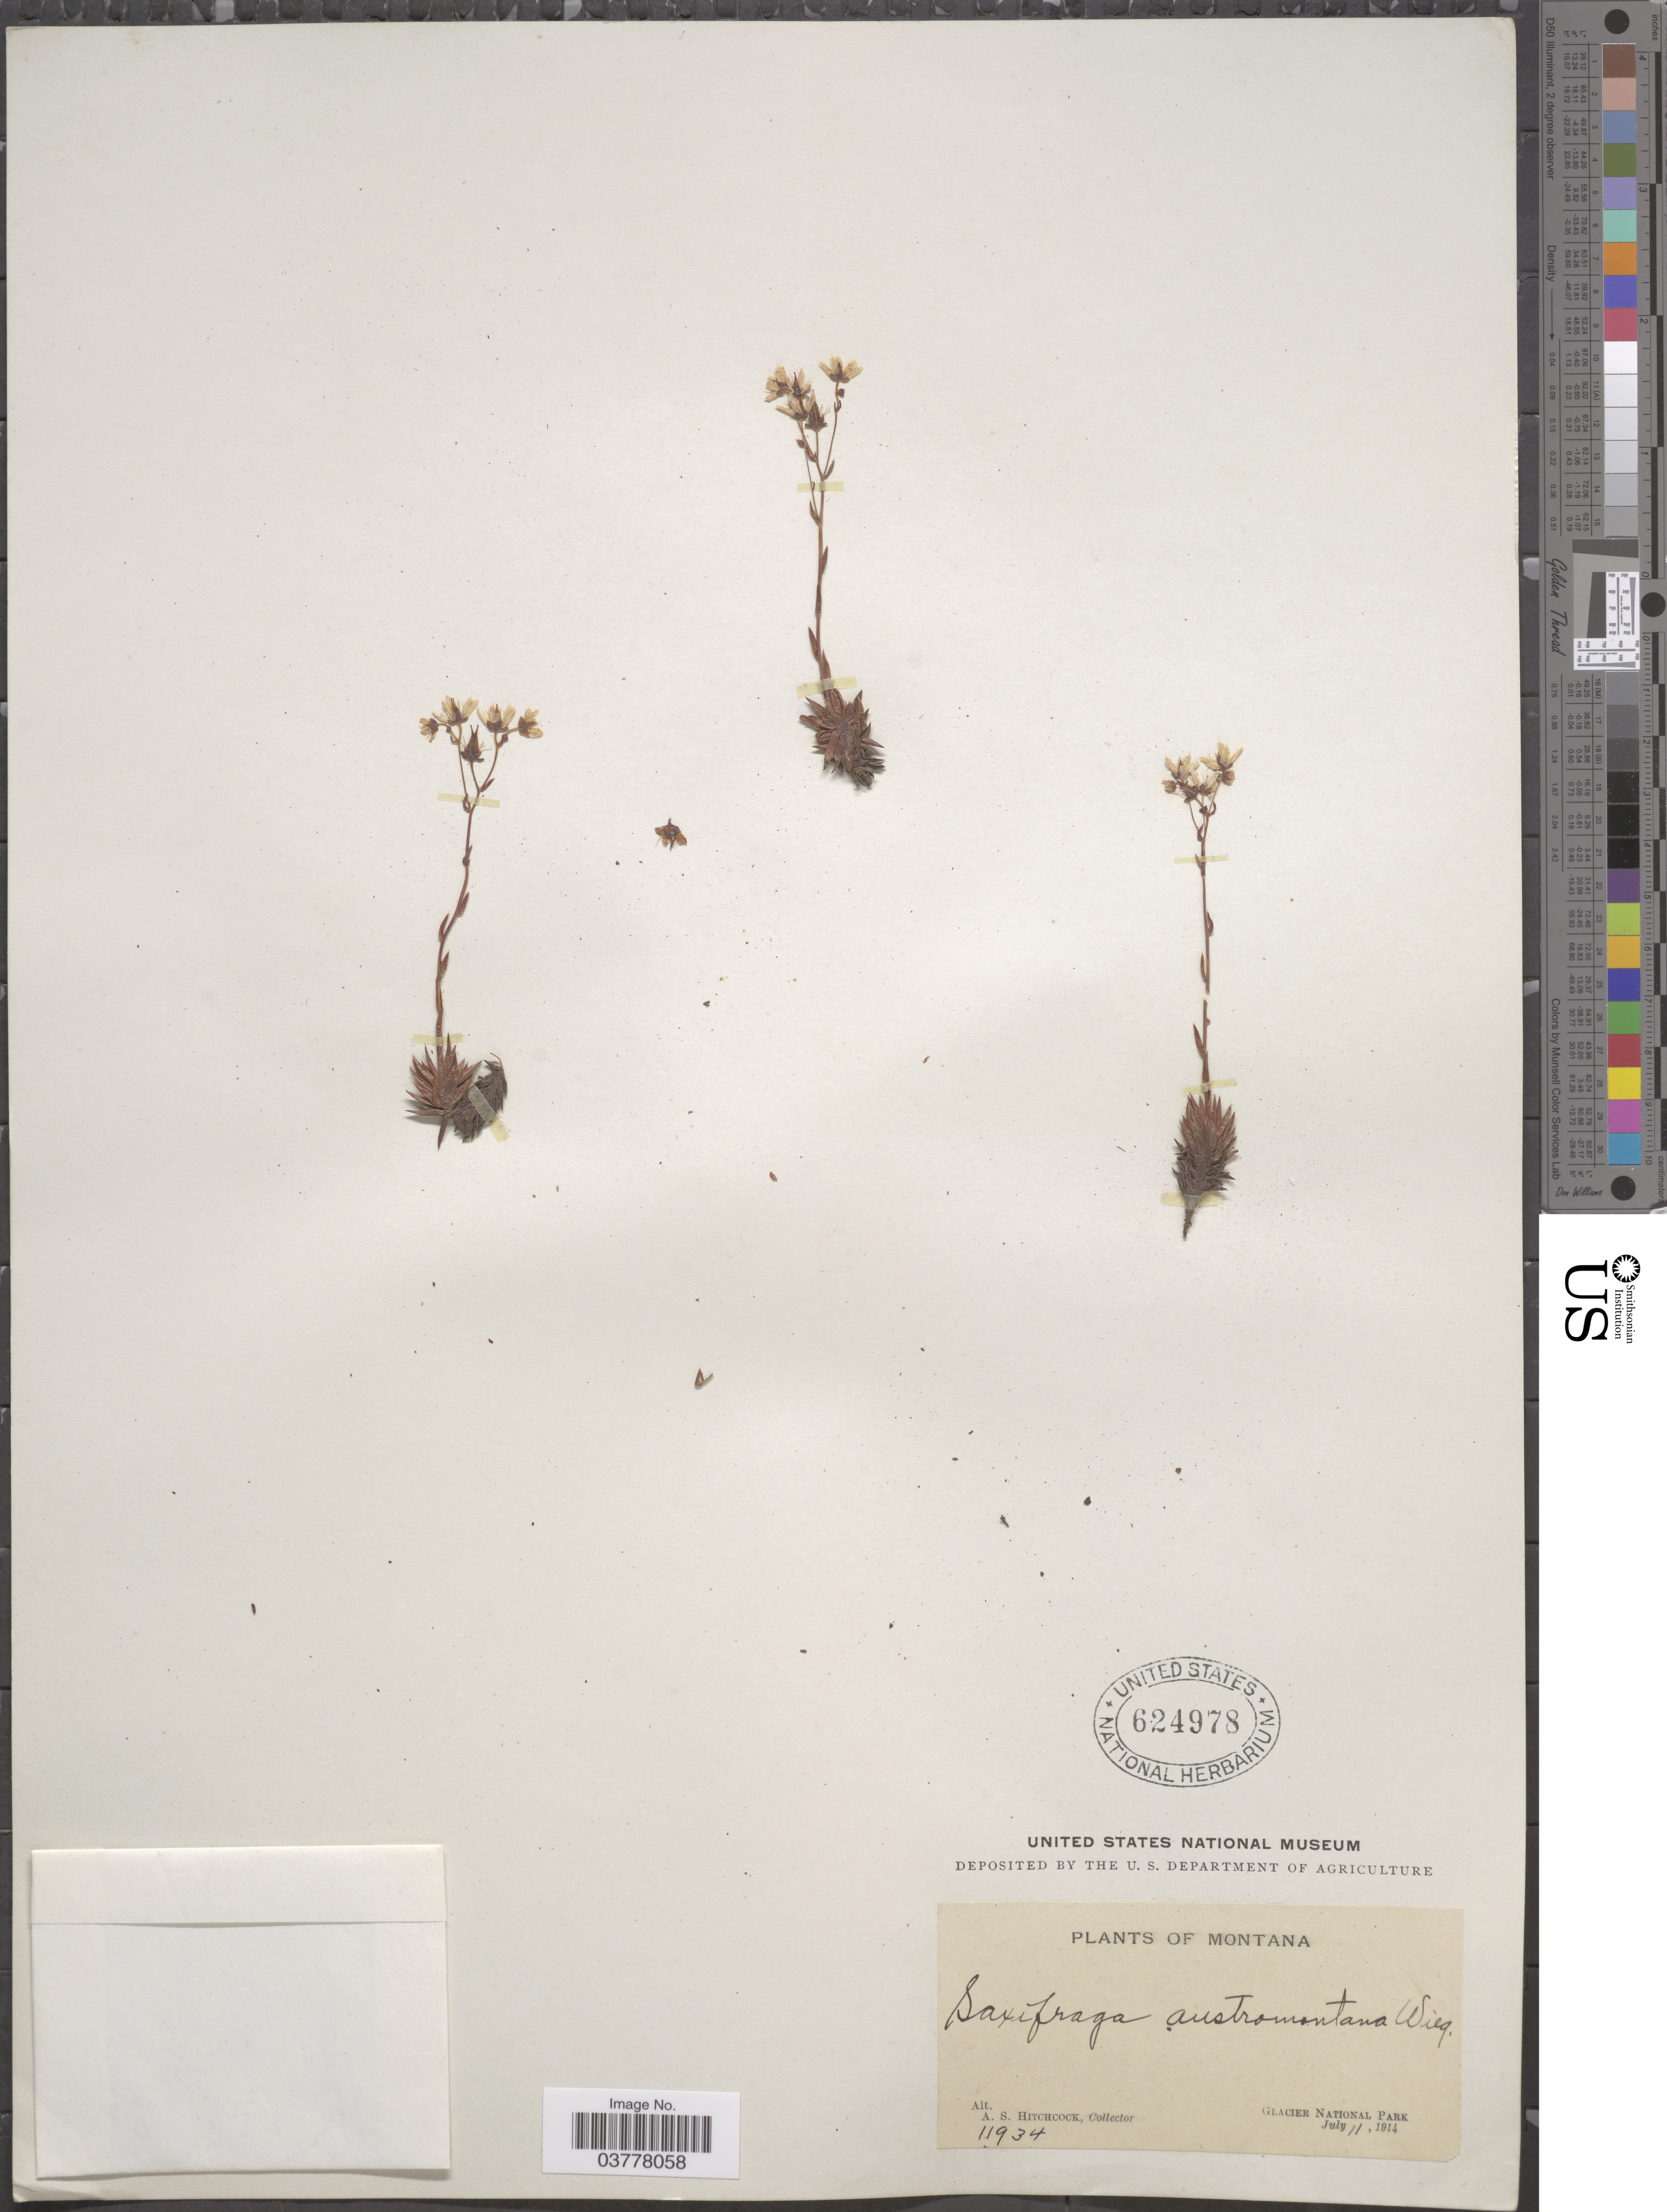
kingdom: Plantae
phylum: Tracheophyta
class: Magnoliopsida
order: Saxifragales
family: Saxifragaceae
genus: Saxifraga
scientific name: Saxifraga bronchialis subsp. austromontana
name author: (Wiegand) Piper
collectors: A. S. Hitchcock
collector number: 11934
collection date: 1914-07-11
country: United States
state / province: Montana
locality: Glacier National Park.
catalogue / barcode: US 624978